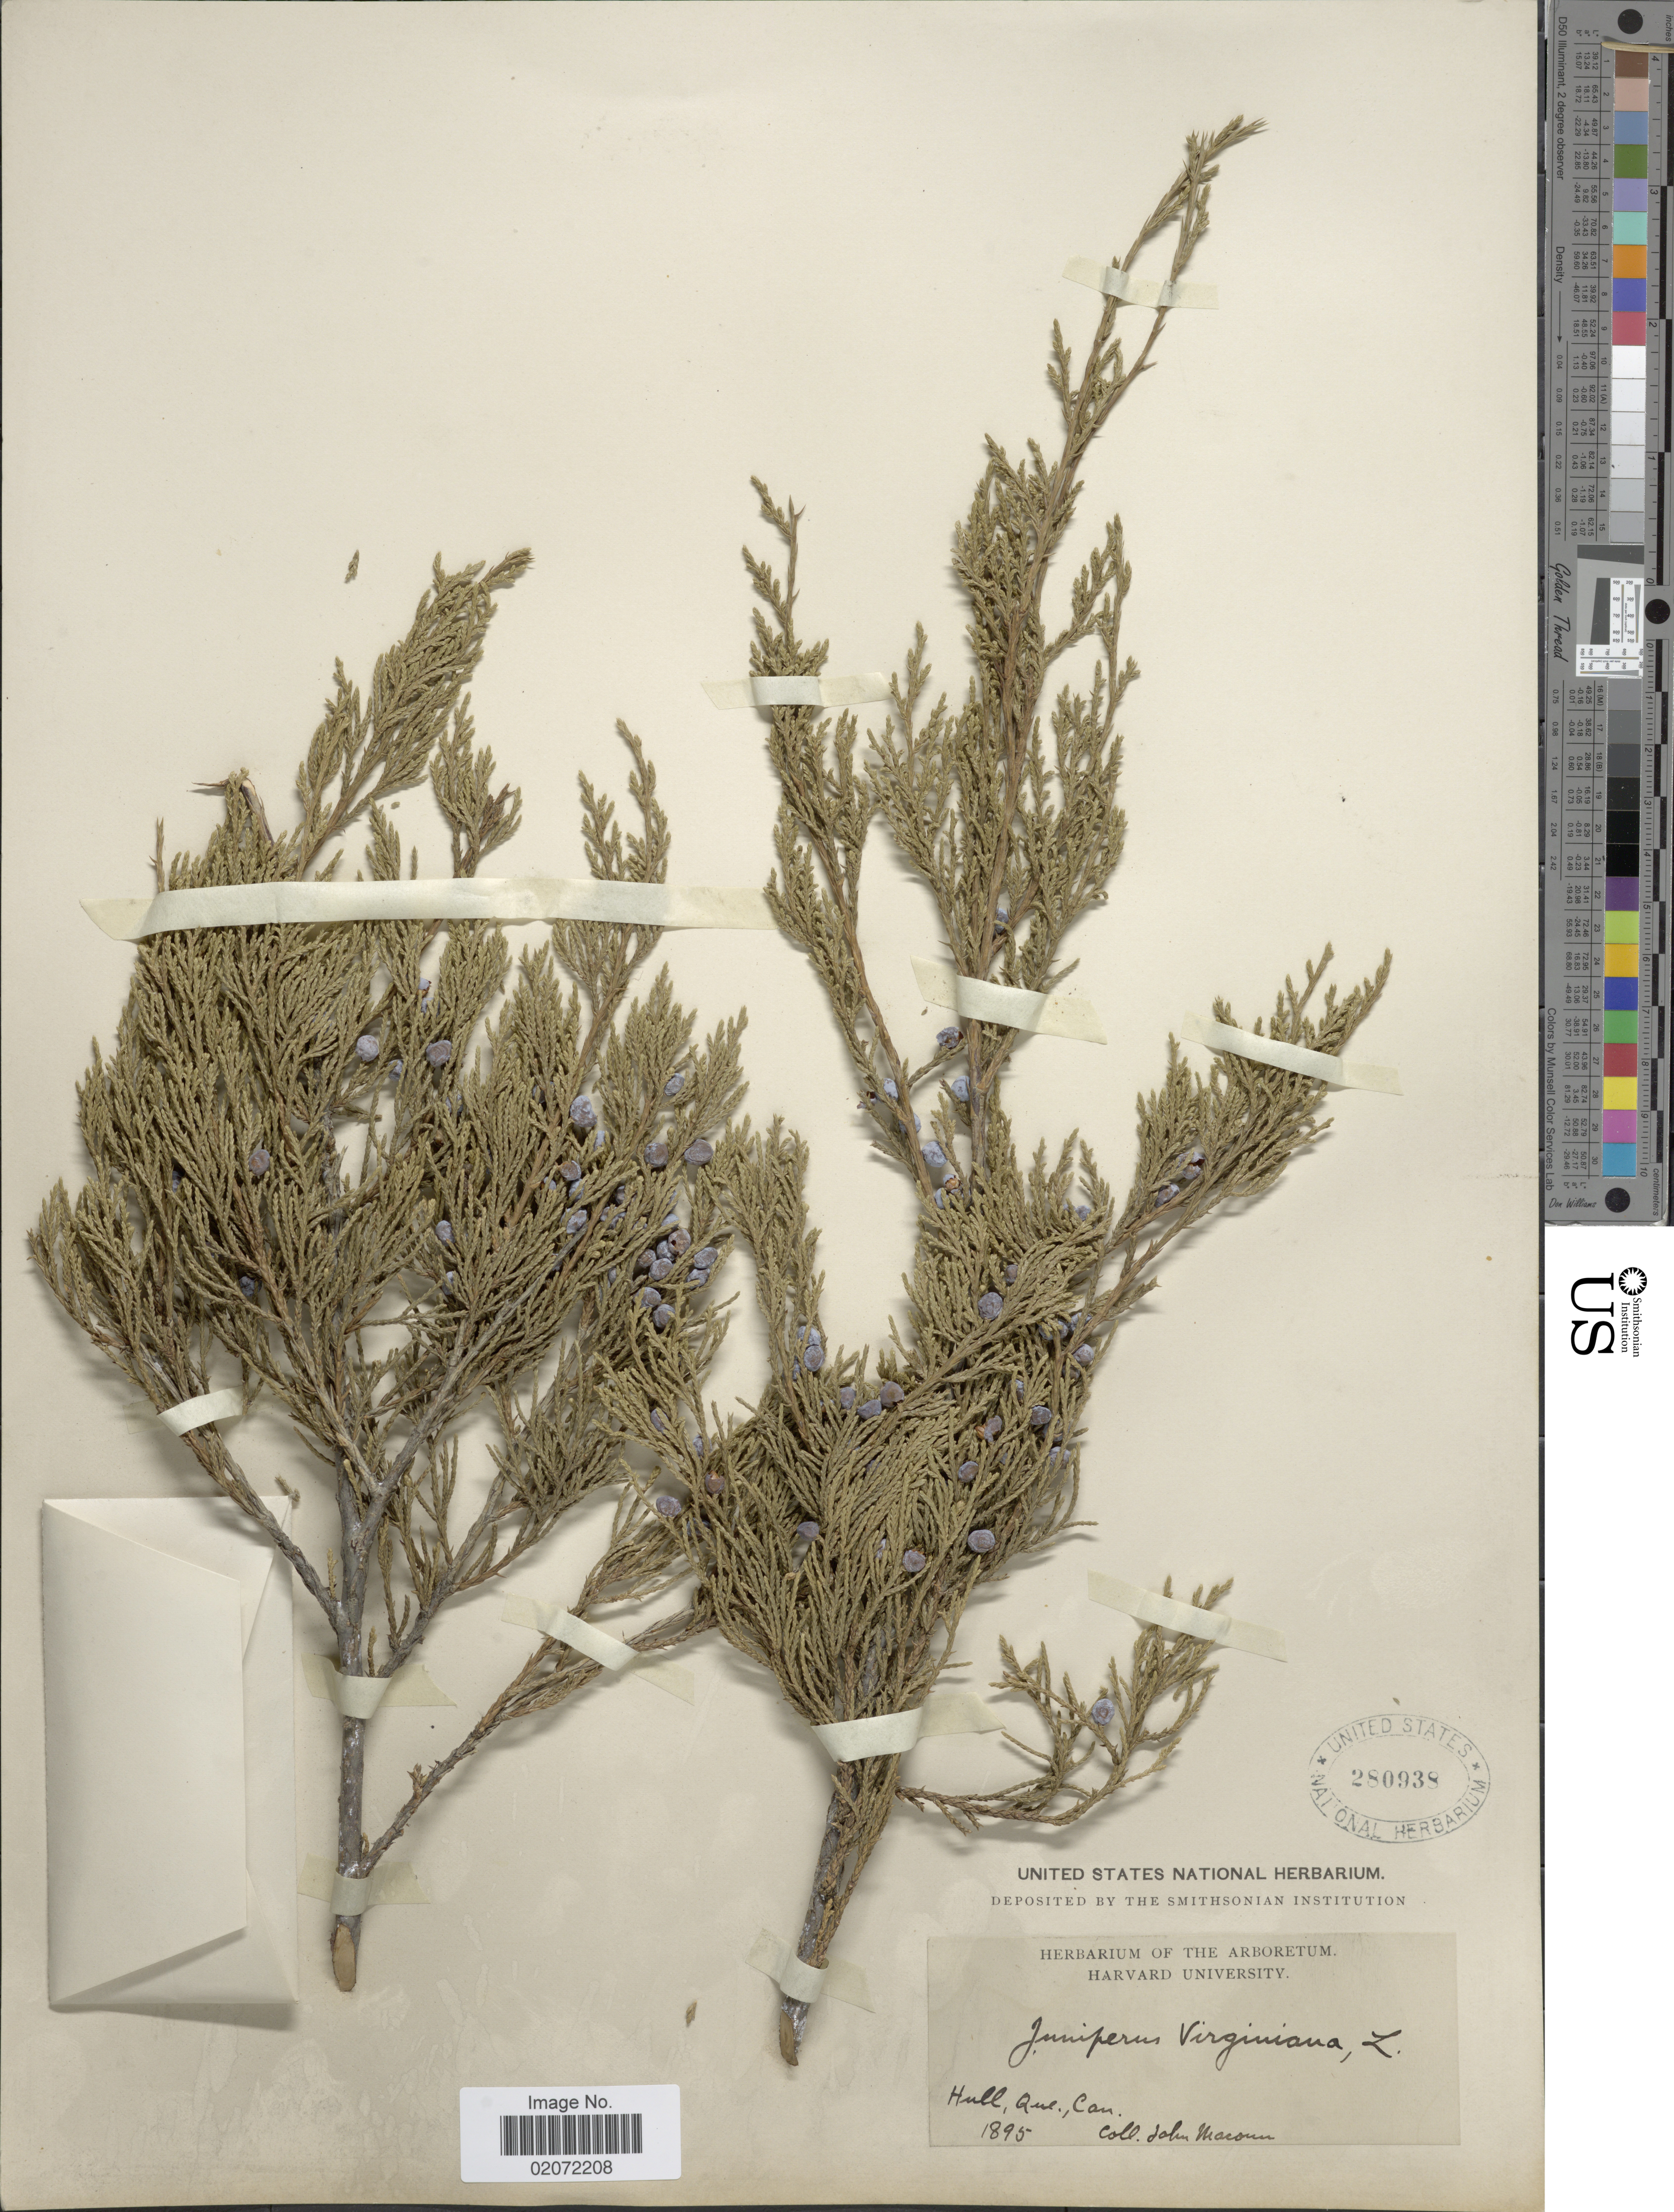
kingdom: Plantae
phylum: Tracheophyta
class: Pinopsida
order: Pinales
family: Cupressaceae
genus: Juniperus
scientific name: Juniperus virginiana var. crebra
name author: Fernald & Griscom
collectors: J. Macoun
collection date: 1895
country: Canada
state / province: Quebec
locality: Hull, Que., Can.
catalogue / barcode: US 280938